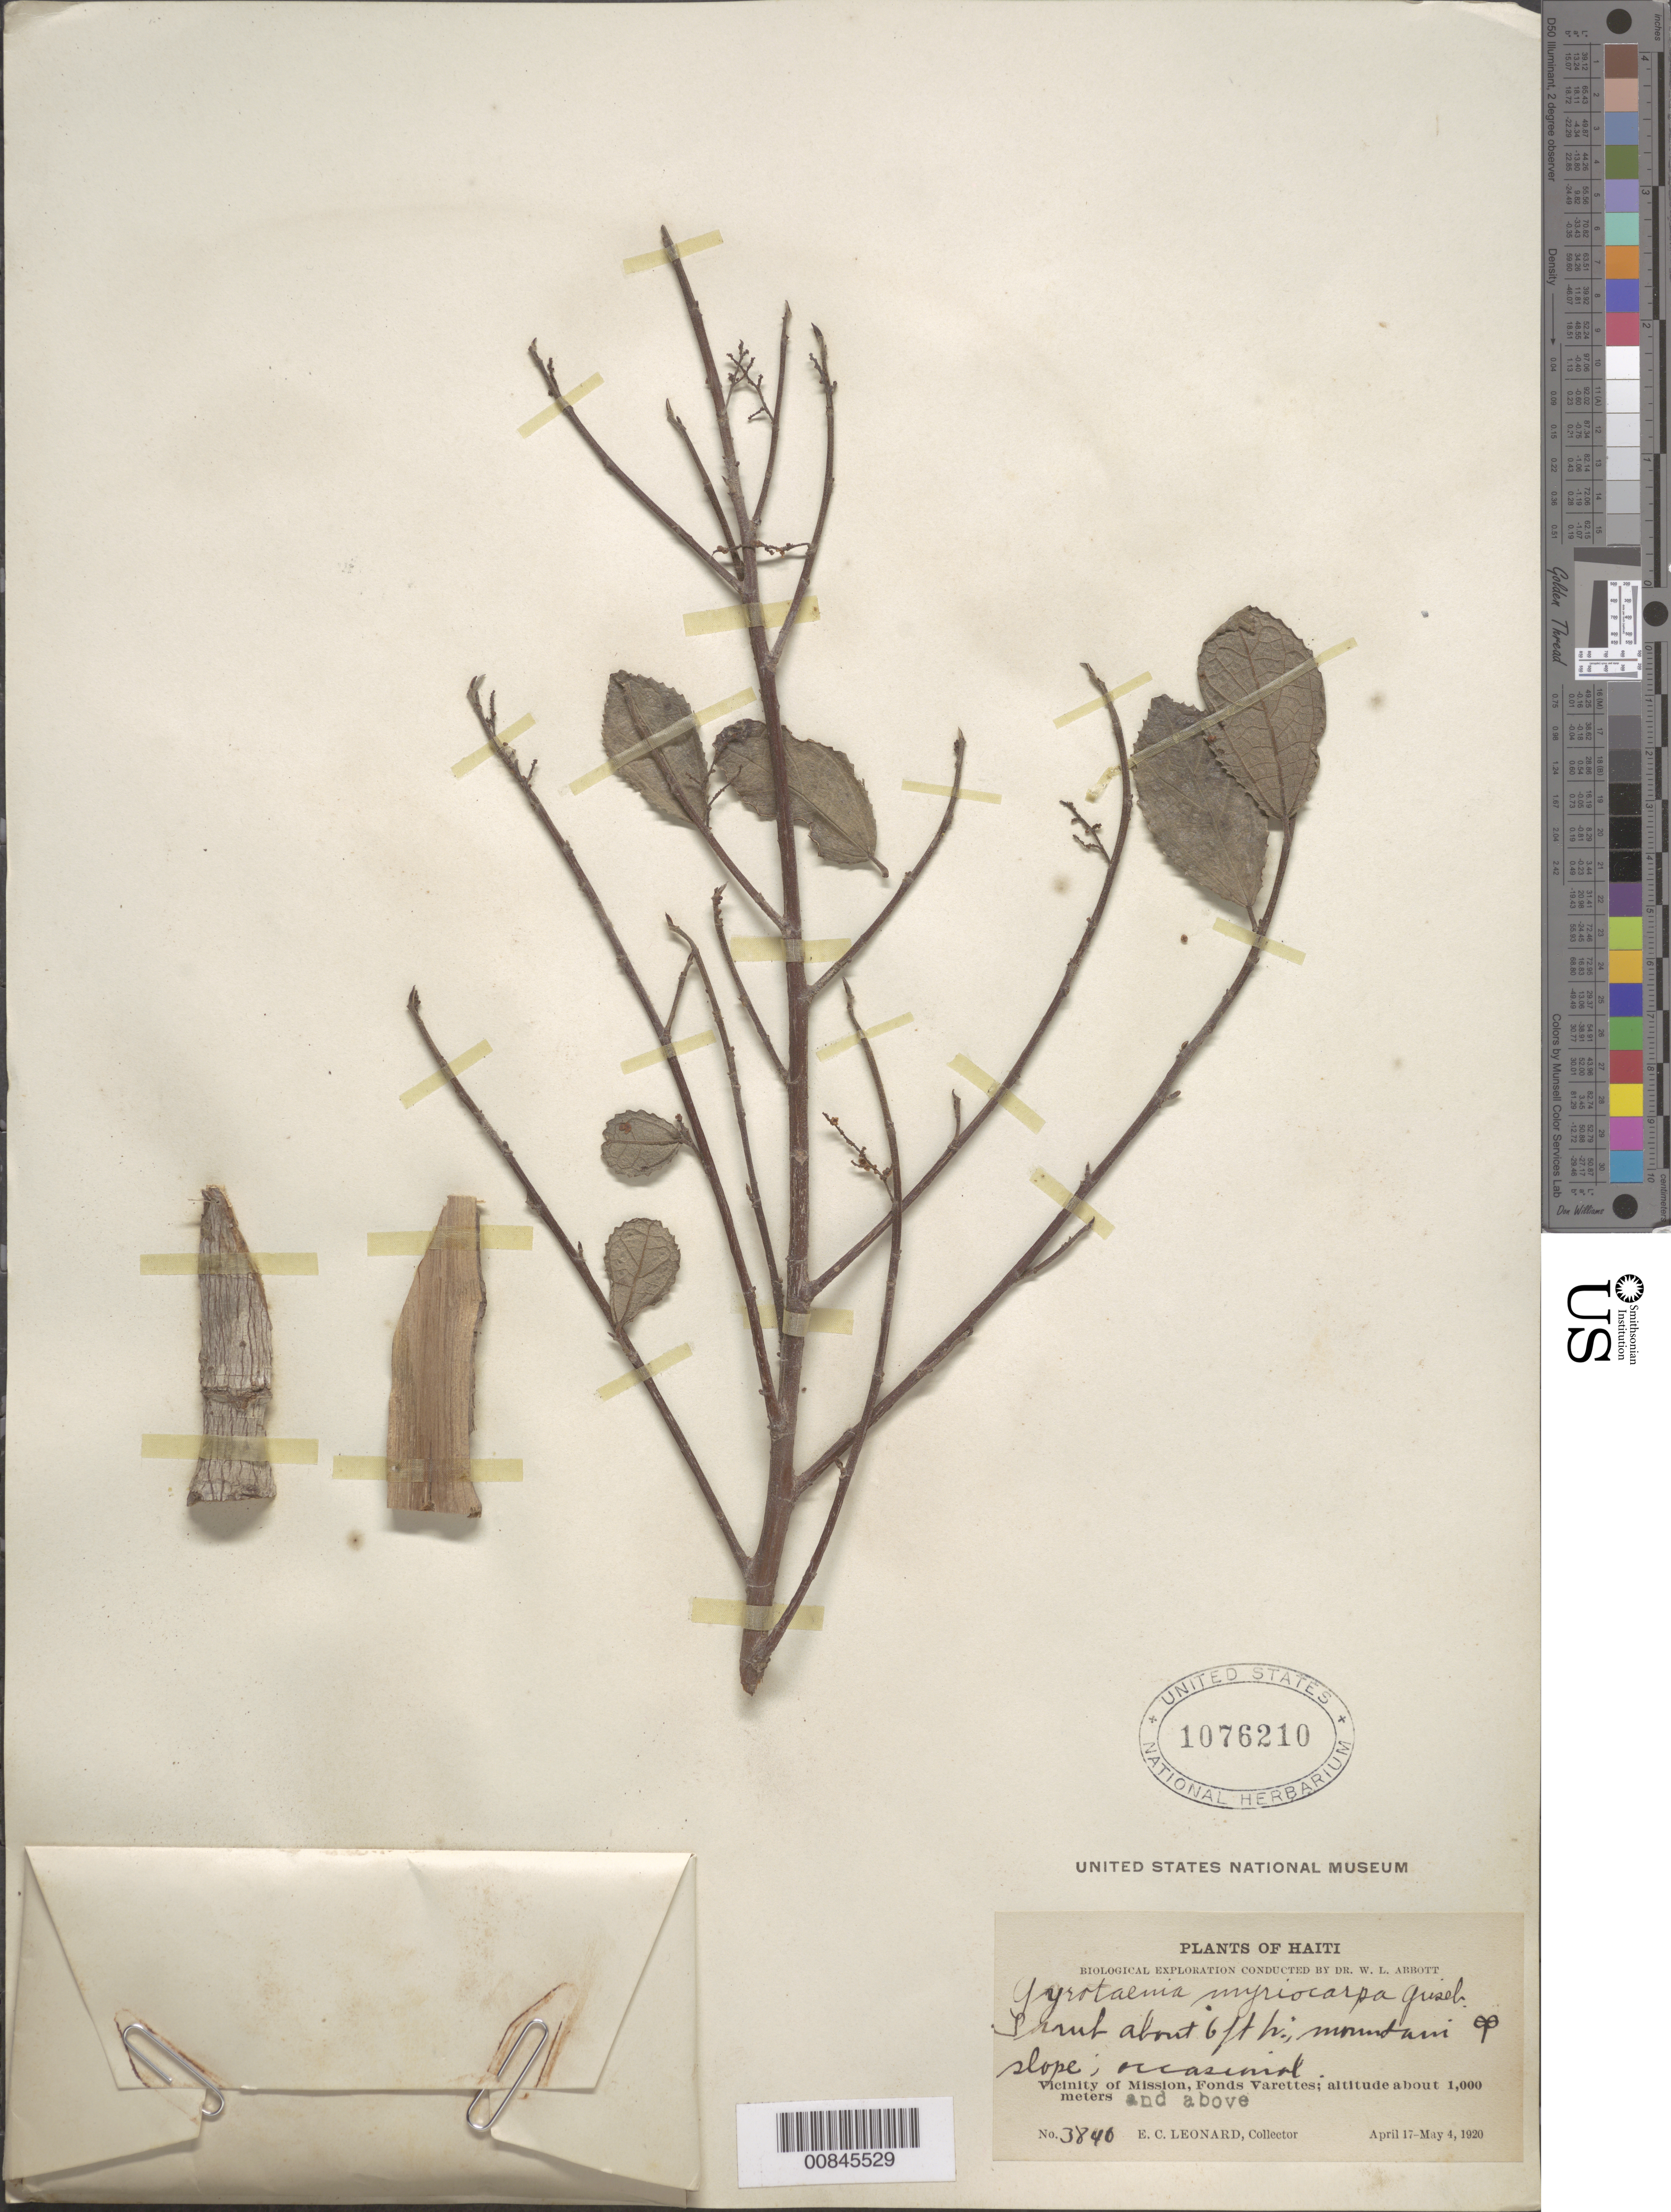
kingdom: Plantae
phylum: Tracheophyta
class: Magnoliopsida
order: Rosales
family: Urticaceae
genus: Gyrotaenia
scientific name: Gyrotaenia myriocarpa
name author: Griseb.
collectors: E. C. Leonard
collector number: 3840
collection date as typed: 17 Apr 1920 to 04 May 1920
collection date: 1920-04-17/1920-05-04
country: Haiti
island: Hispaniola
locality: Vicinity of Mission, Fonds Varettes.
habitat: Mountain slope.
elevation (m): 1000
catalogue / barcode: US 1076210